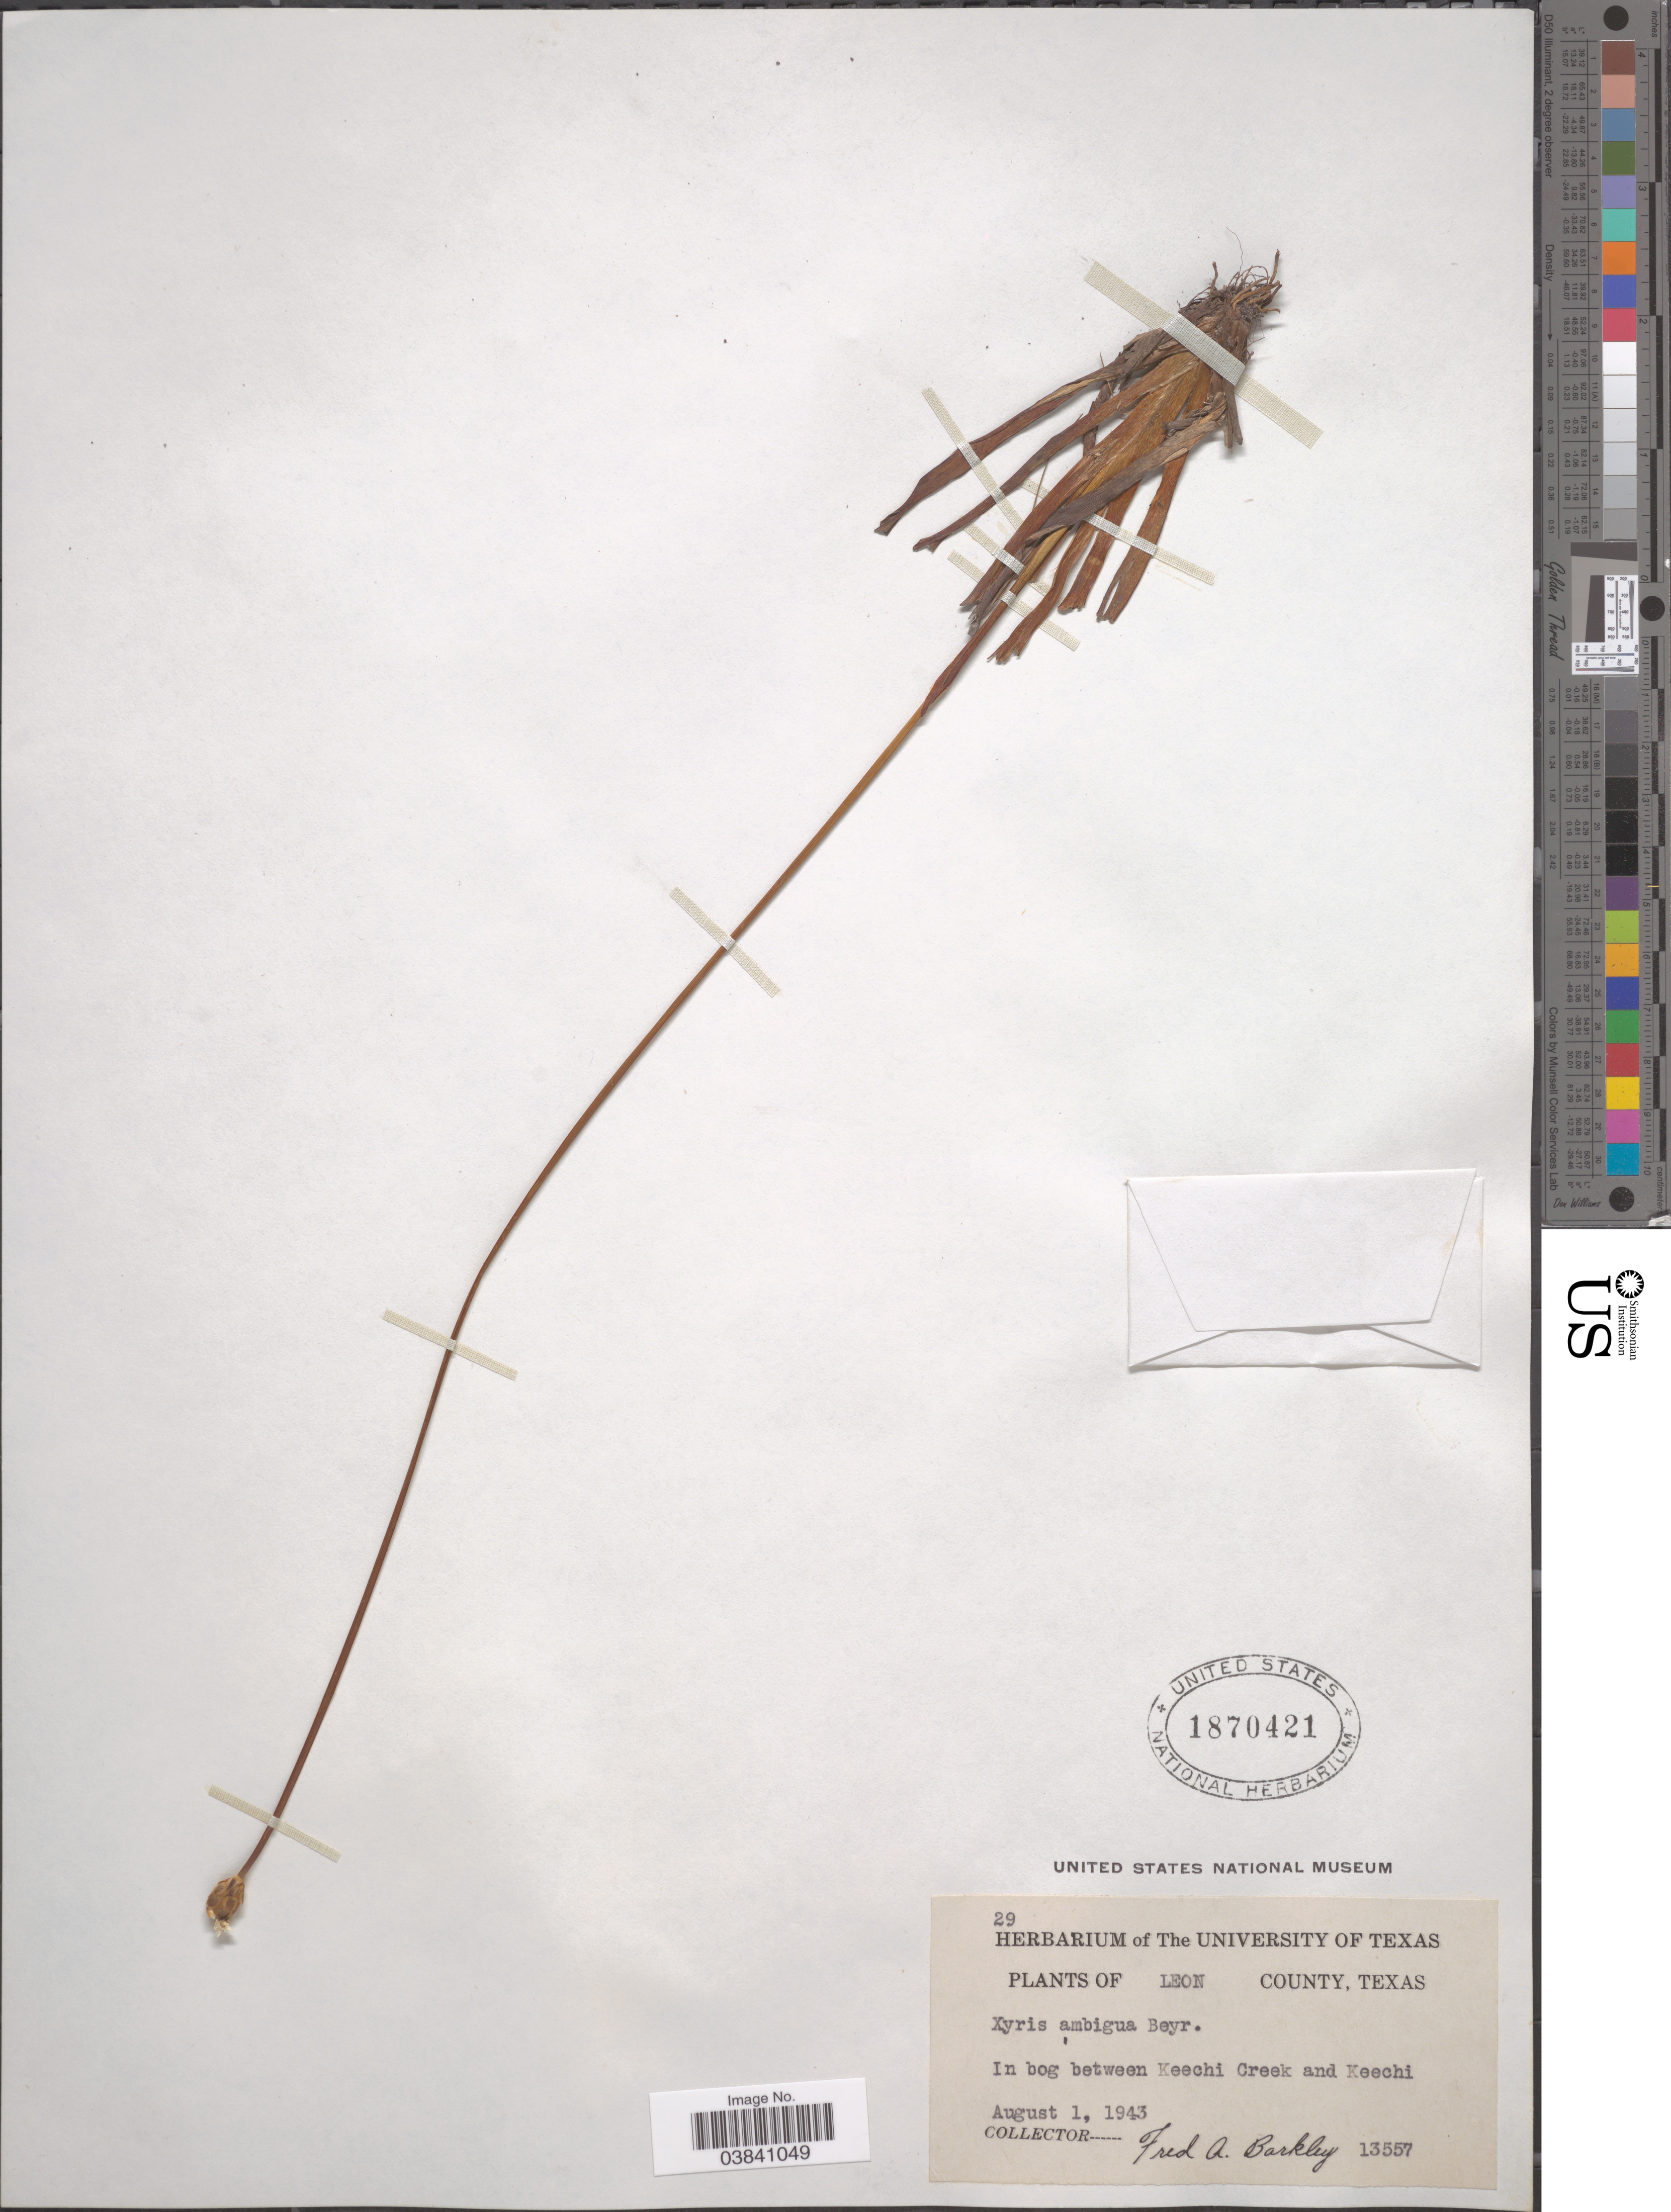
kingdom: Plantae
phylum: Tracheophyta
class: Liliopsida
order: Poales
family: Xyridaceae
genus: Xyris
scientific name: Xyris ambigua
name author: Beyr. ex Kunth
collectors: F. A. Barkley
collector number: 13557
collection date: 1943-08-01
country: United States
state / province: Texas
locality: Leon County. In bog between Keechi Creek and Keechi.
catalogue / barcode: US 1870421